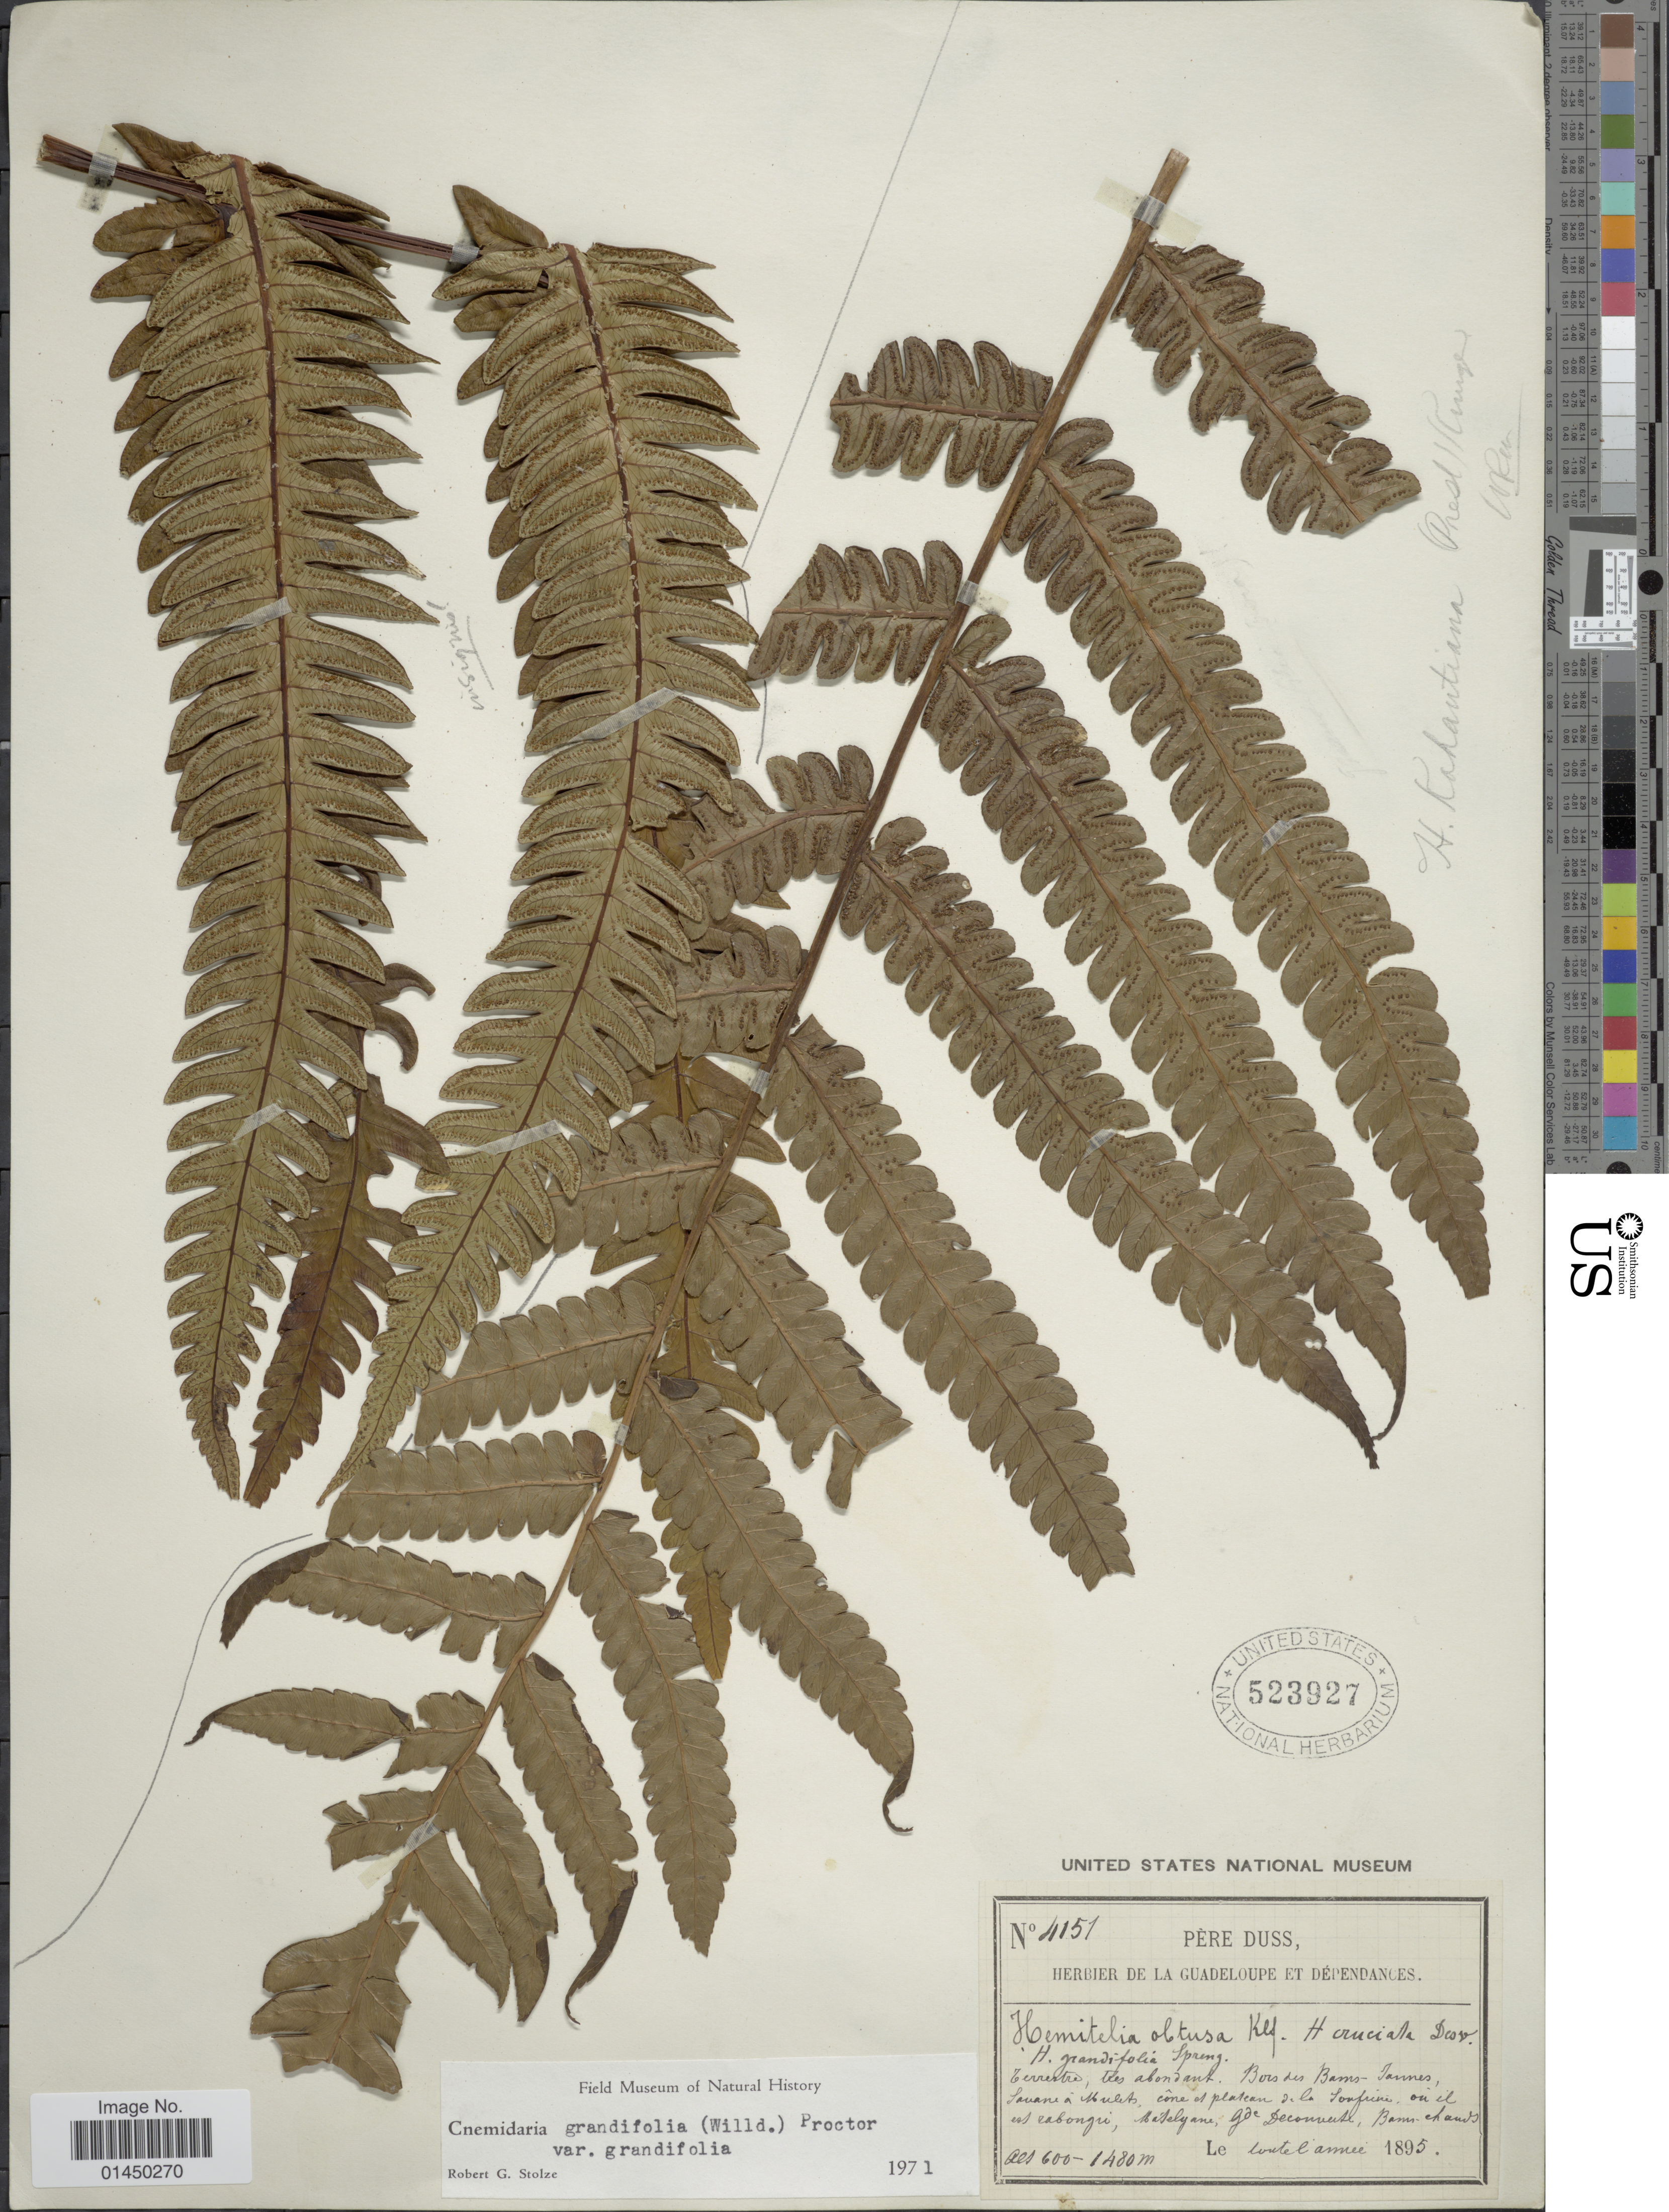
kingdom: Plantae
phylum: Tracheophyta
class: Polypodiopsida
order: Cyatheales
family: Cyatheaceae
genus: Cyathea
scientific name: Cyathea grandifolia var. grandifolia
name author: Willd.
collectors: Père Duss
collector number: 4151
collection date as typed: comte l'amee 1895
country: Guadeloupe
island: Leeward Is.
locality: Terrestre, tres abondant, bois des Bains-Jaunes, Savane a Mulets, cone of plateau de la Soufriere ou il est rabongri, Matelyane, Gde. Decouverte, Bains-Chauds.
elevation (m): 600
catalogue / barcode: US 523927